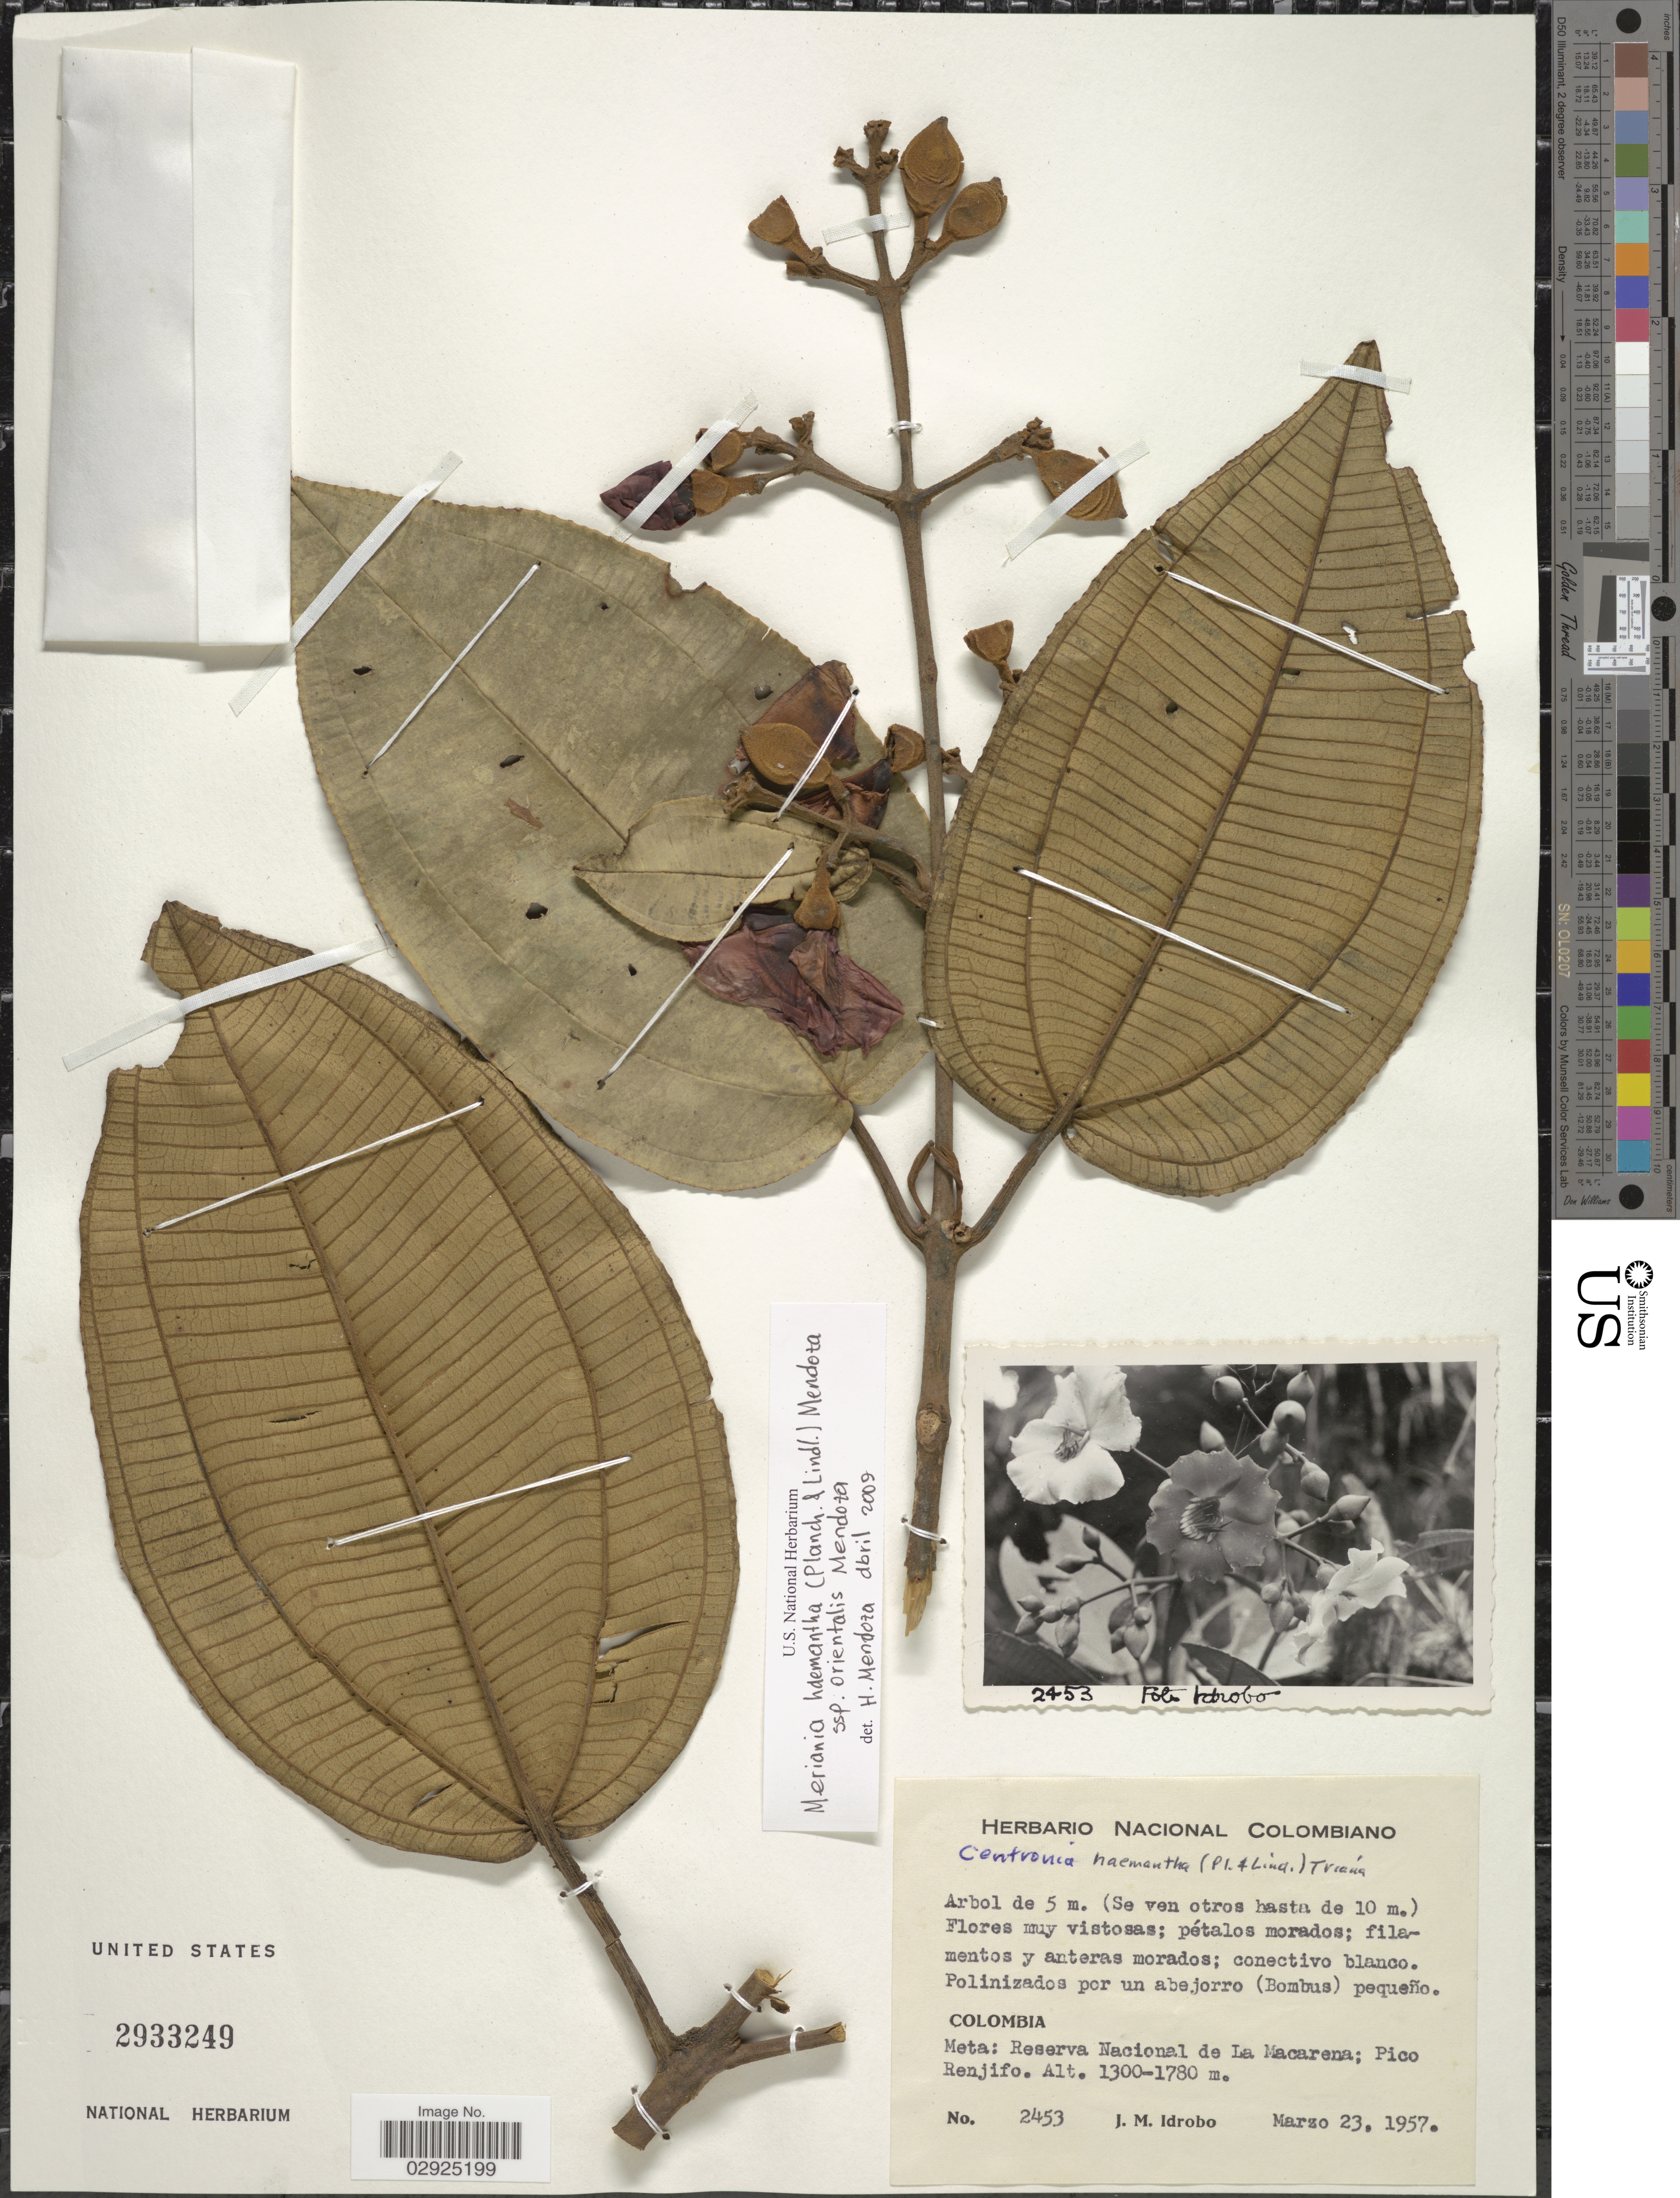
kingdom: Plantae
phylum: Tracheophyta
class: Magnoliopsida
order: Myrtales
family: Melastomataceae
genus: Meriania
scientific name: Meriania haemantha subsp. orientalis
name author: Humberto Mend. & Fern. Alonso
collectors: J. M. Idrobo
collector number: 2453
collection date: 1957-03-23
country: Colombia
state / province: Meta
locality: Reserva Nacional de La Macarena; Pico Renjifo.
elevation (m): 1300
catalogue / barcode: US 2933249